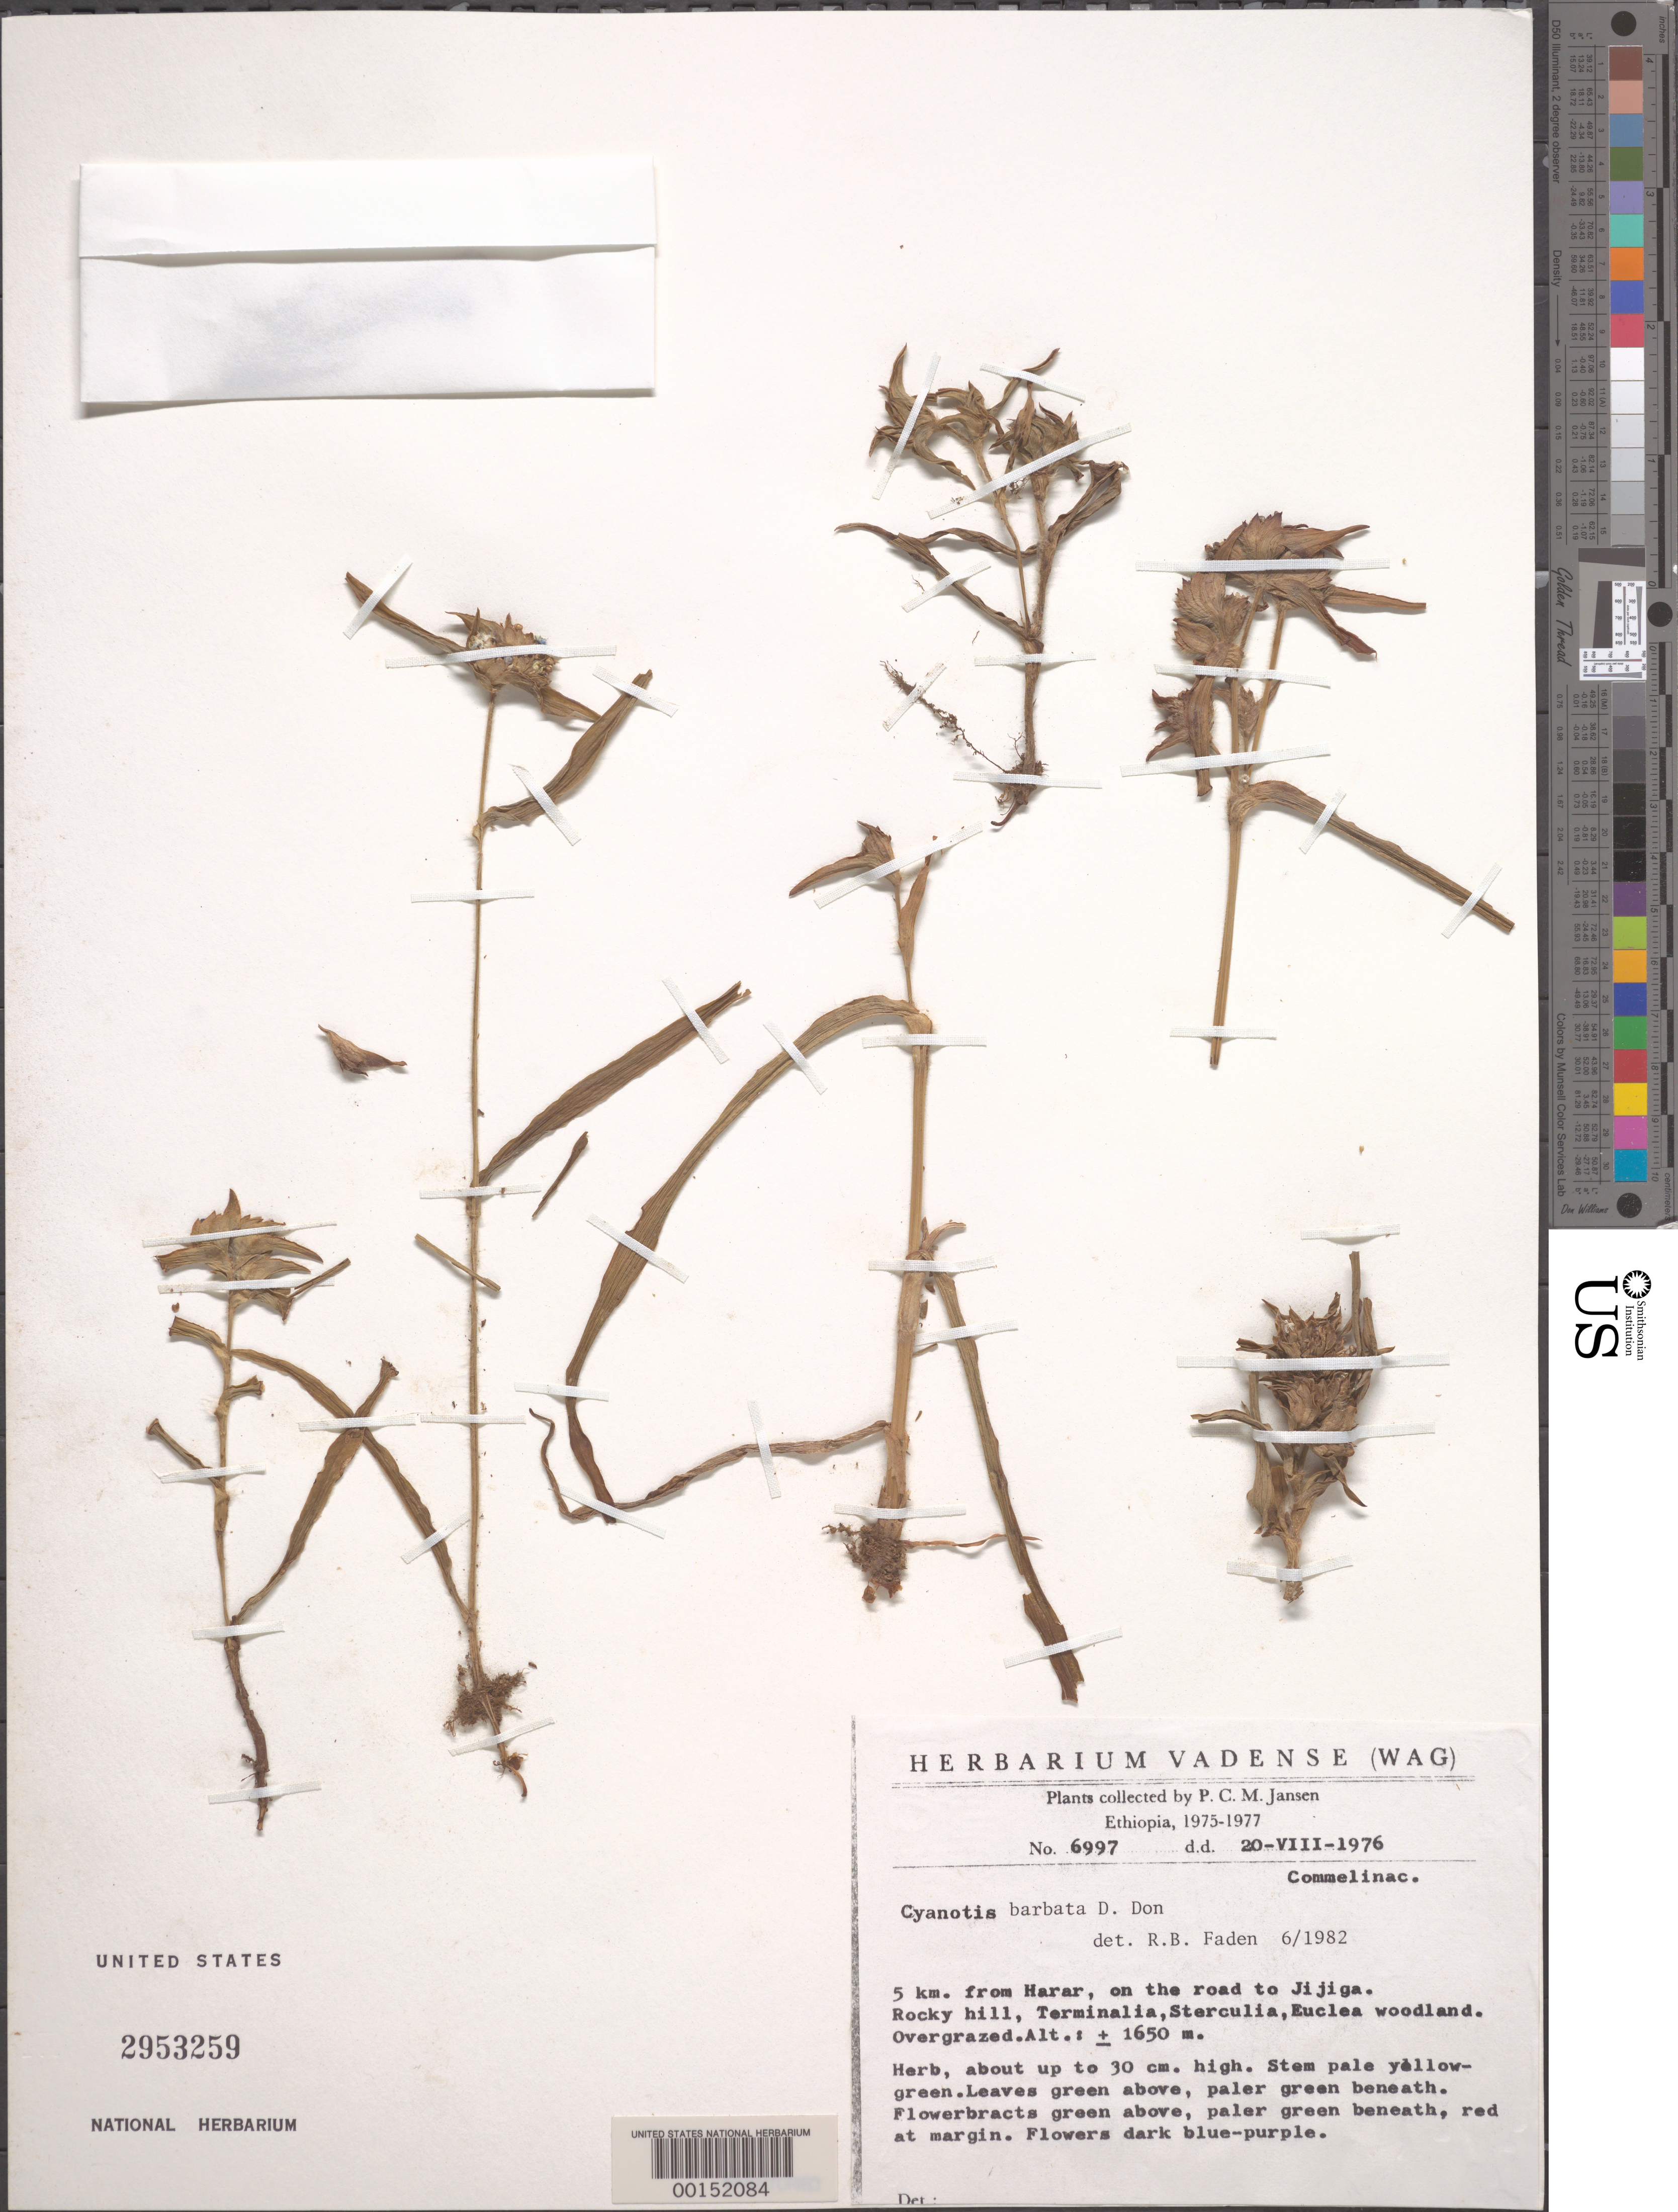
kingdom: Plantae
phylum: Tracheophyta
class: Liliopsida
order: Commelinales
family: Commelinaceae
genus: Cyanotis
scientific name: Cyanotis barbata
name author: D. Don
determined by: Faden, Robert B., (US), Smithsonian Institution - National Museum of Natural History (UNITED STATES)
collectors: P. Jansen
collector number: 6997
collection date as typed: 20 Aug 1976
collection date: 1976-08-20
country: Ethiopia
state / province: Harari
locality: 5 km. from harar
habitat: Overgrazed woodland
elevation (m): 1650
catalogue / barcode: US 2953259